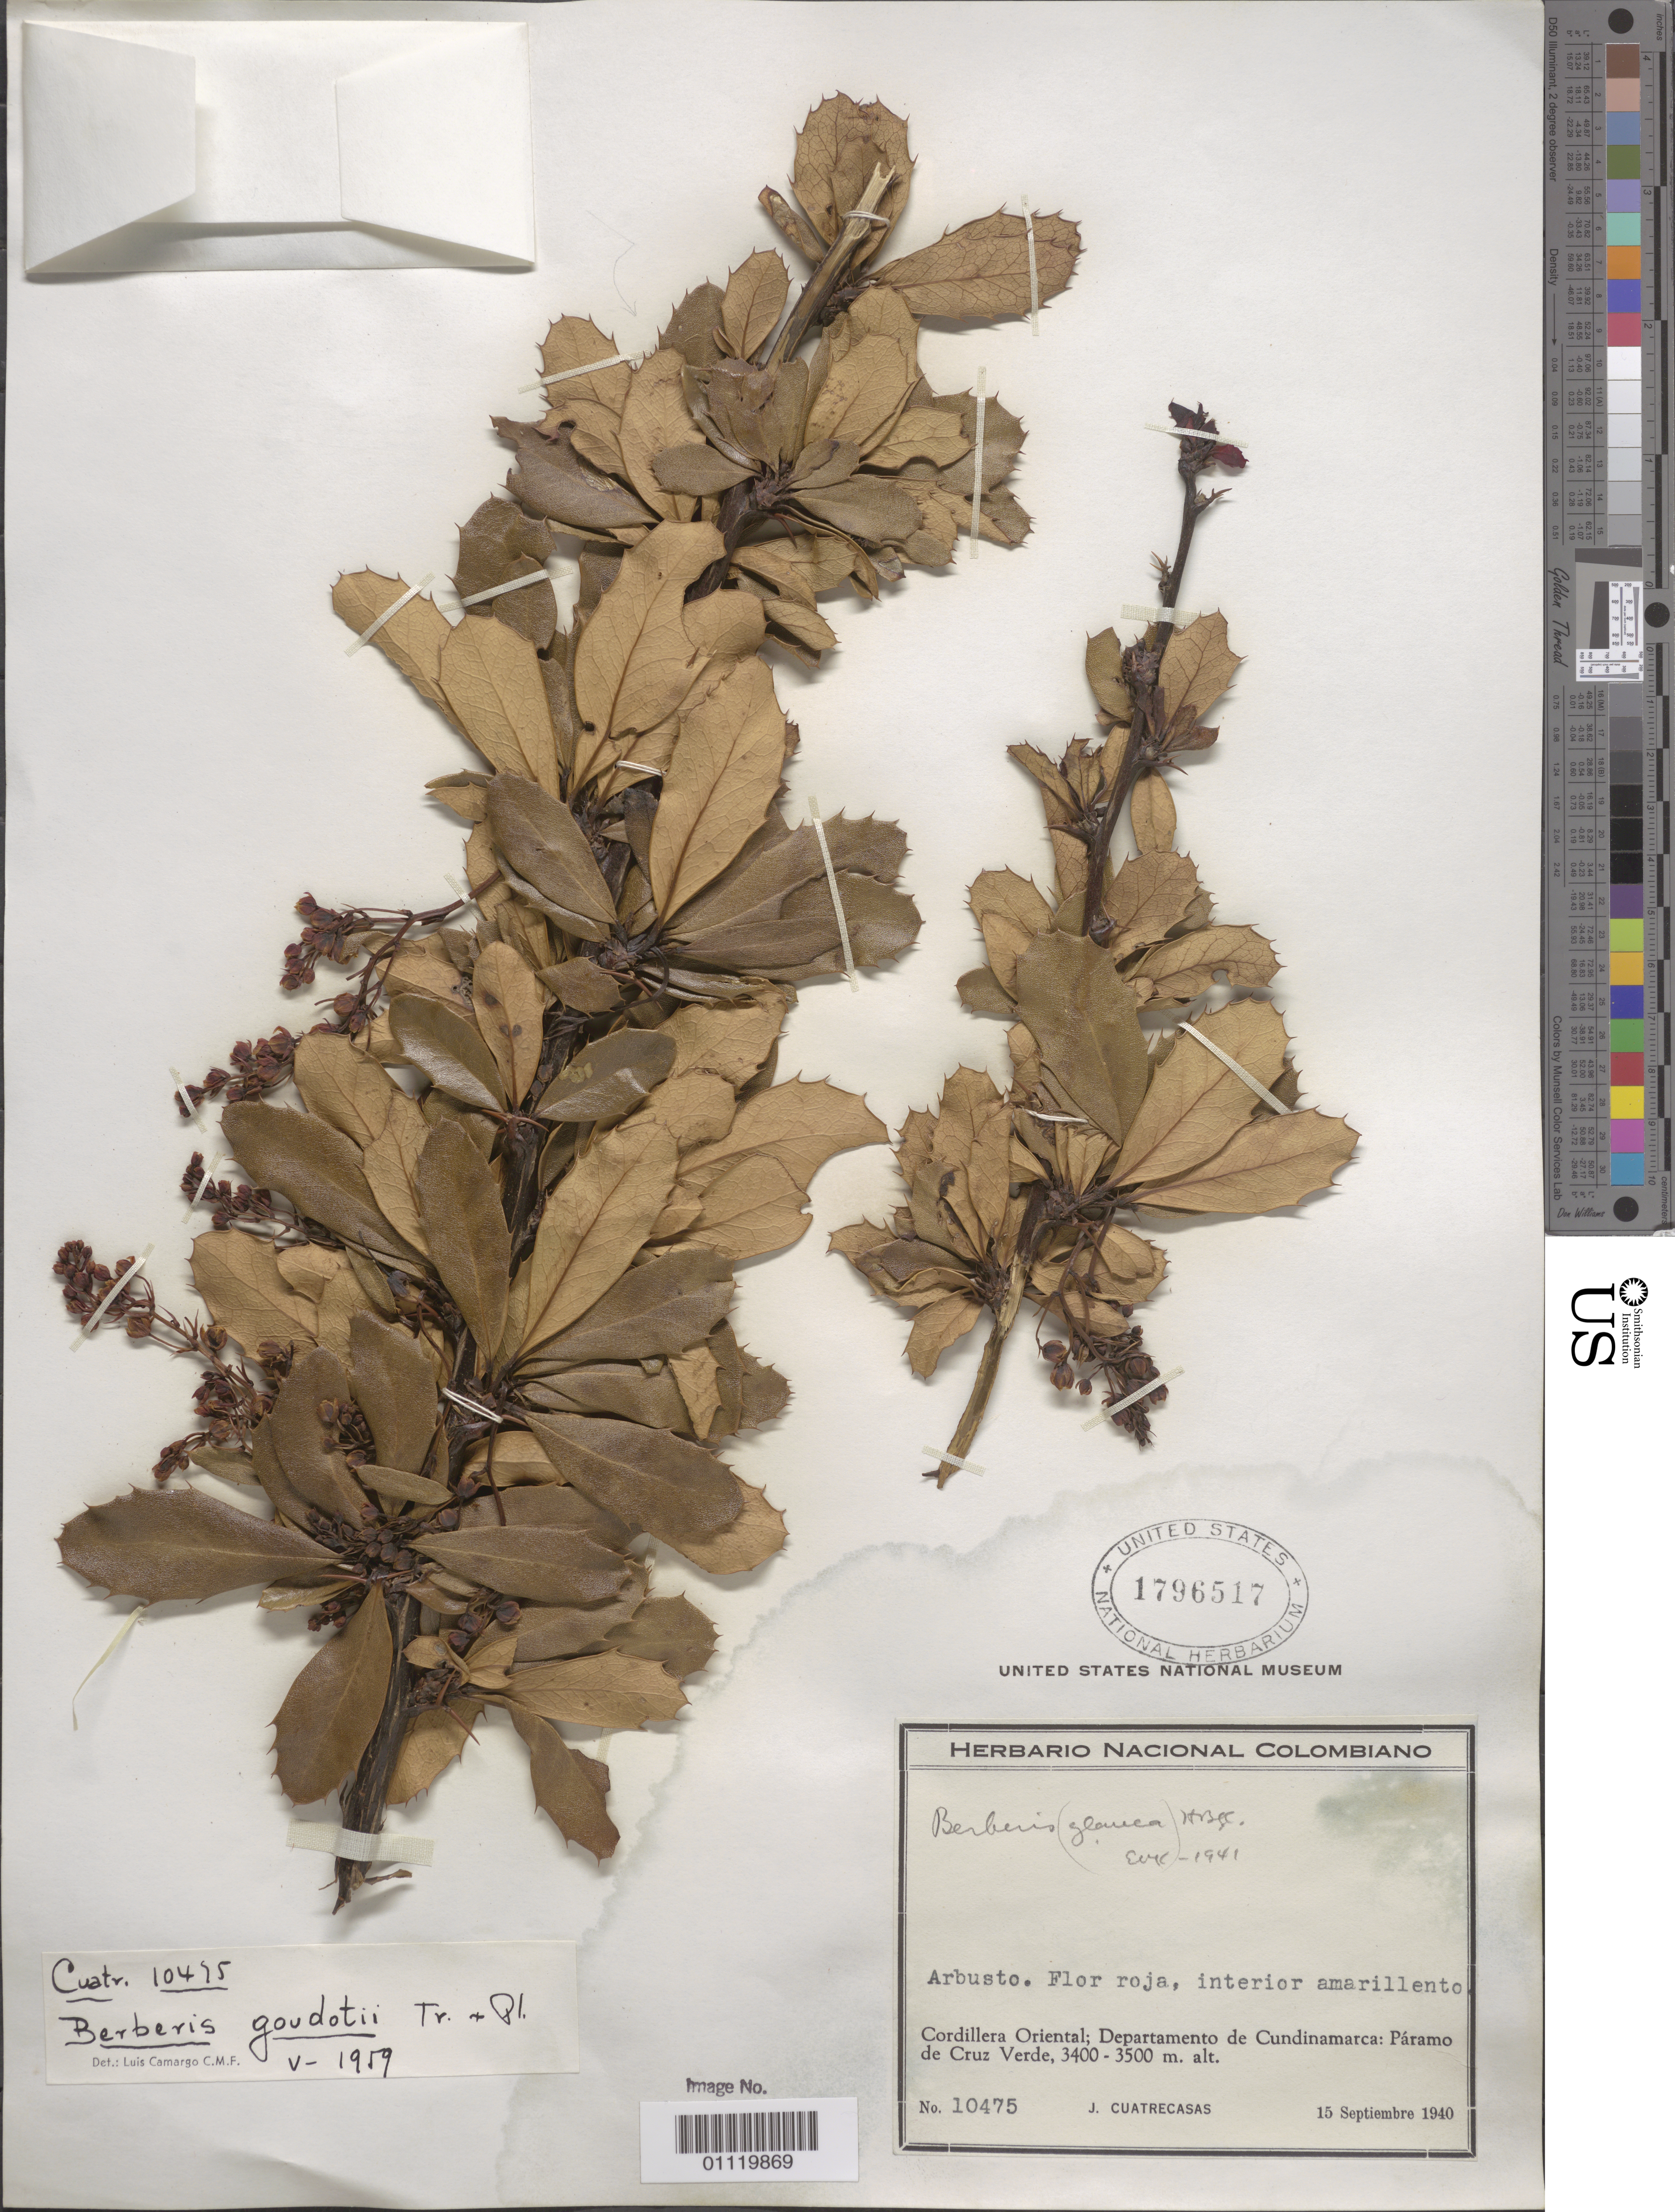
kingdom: Plantae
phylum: Tracheophyta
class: Magnoliopsida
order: Ranunculales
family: Berberidaceae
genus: Berberis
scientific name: Berberis goudotii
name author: Triana & Planch. ex Wedd.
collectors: J. Cuatrecasas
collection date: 1940-09-15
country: Colombia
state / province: Cundinamarca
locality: Cordillera Oriental: Paramo de Cruz Verde.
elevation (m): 3400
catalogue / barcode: US 1796517